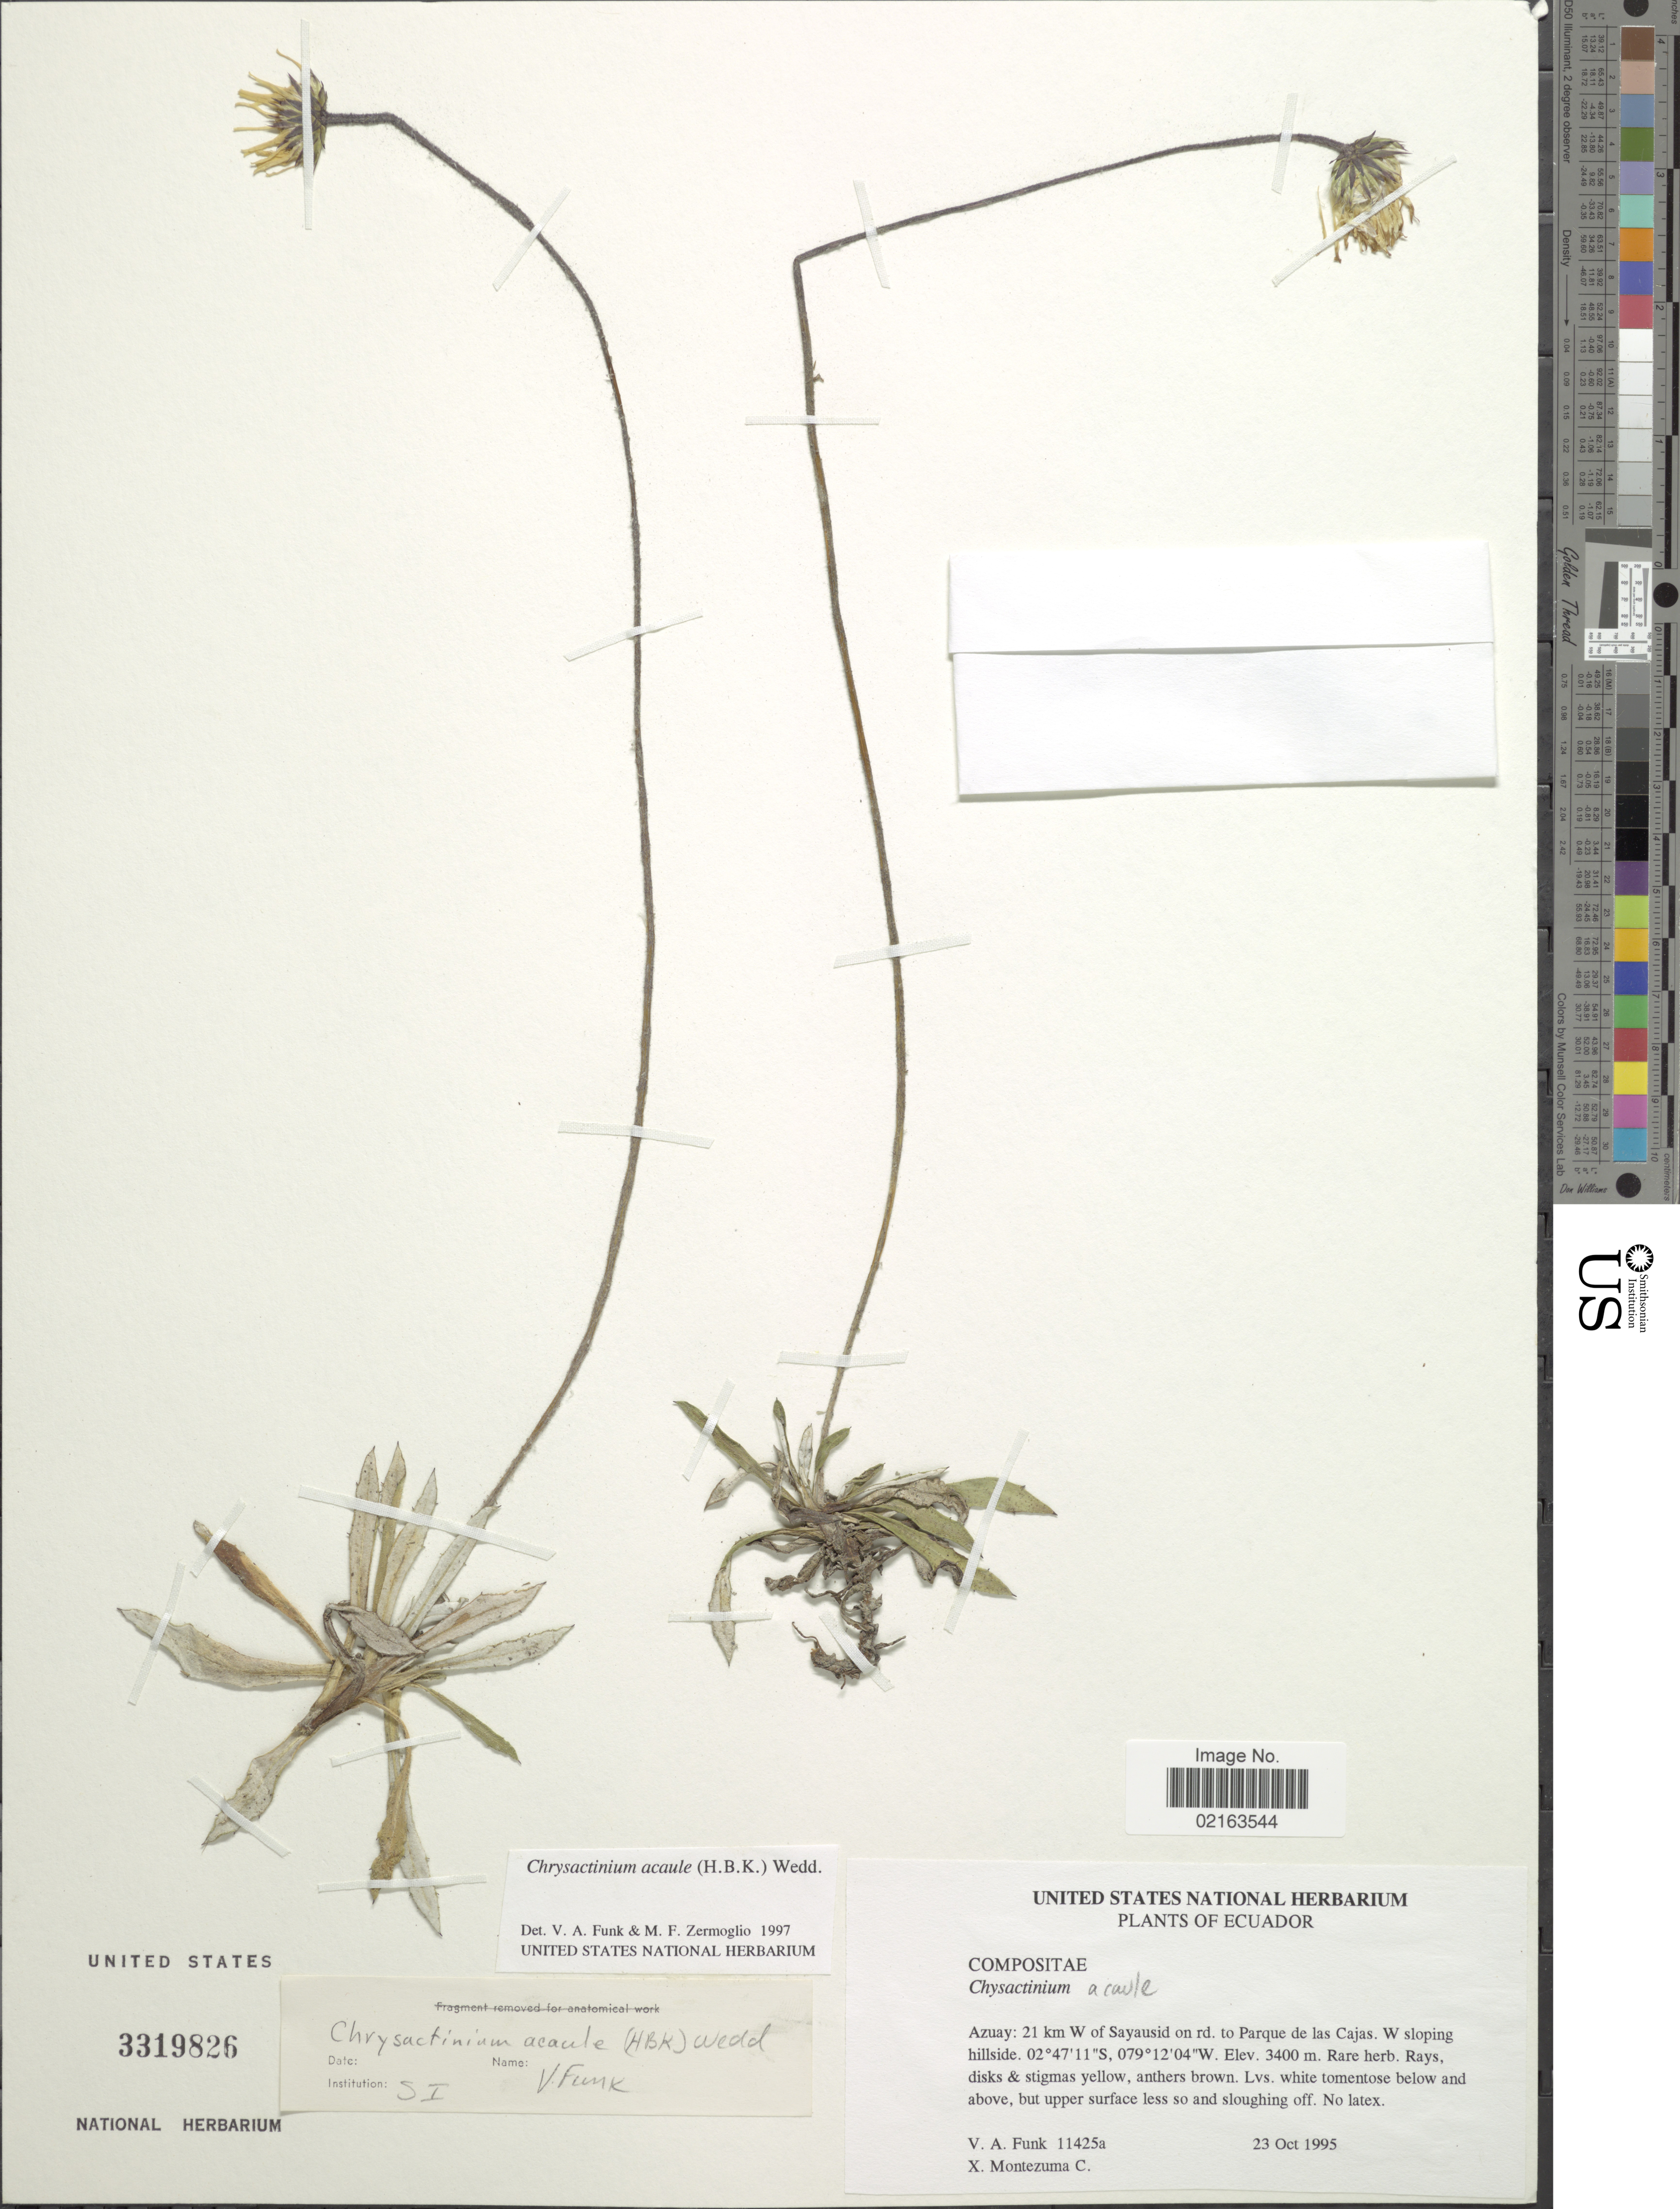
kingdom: Plantae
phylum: Tracheophyta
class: Magnoliopsida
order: Asterales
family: Asteraceae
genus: Chrysactinium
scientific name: Chrysactinium acaule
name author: (Kunth) Wedd.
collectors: V. Funk & X. Montezuma C.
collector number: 11425a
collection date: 1995-10-23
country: Ecuador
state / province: Azuay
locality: Azuay: 21 km W of Sayausid on rd. to Parque de las Cajas. W sloping hillside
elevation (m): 3400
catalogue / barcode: US 3319826